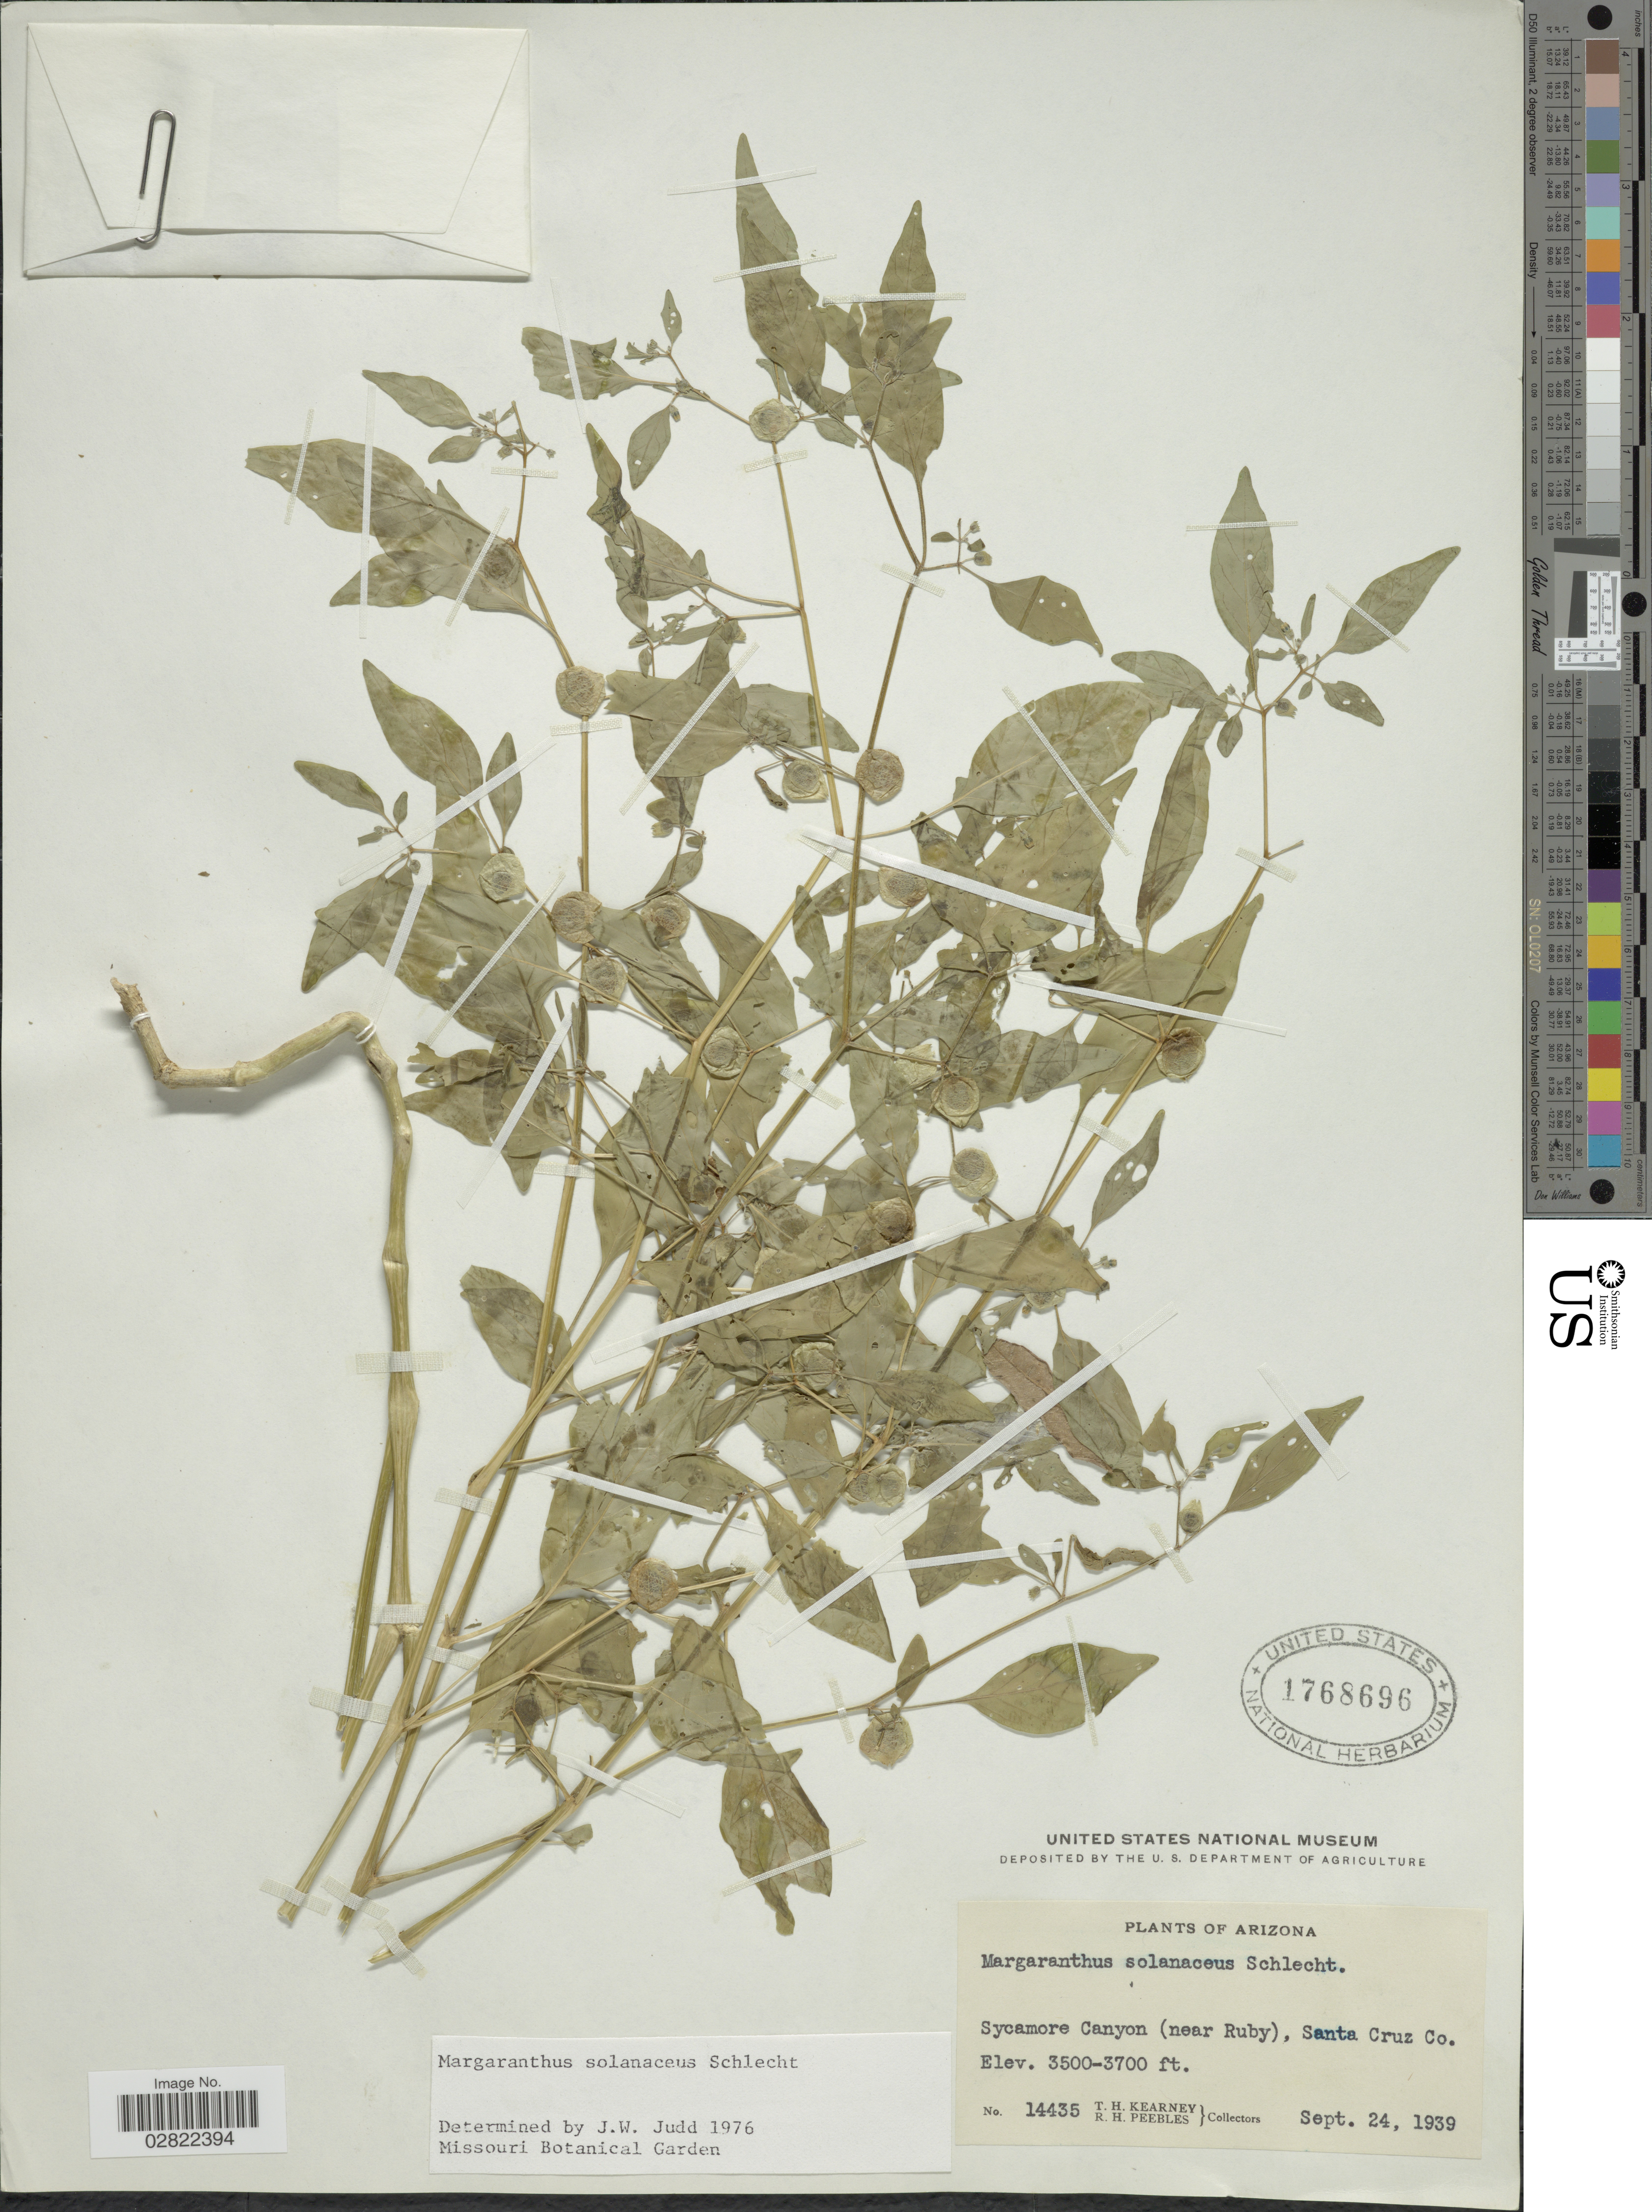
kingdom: Plantae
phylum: Tracheophyta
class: Magnoliopsida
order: Solanales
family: Solanaceae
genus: Margaranthus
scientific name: Margaranthus solanaceus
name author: Schltdl.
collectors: T. H. Kearney & R. H. Peebles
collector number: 14435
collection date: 1939-09-24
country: United States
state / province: Arizona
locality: Sycamore Canyon (near Ruby), Santa Cruz Co.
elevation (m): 1067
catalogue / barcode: US 1768696